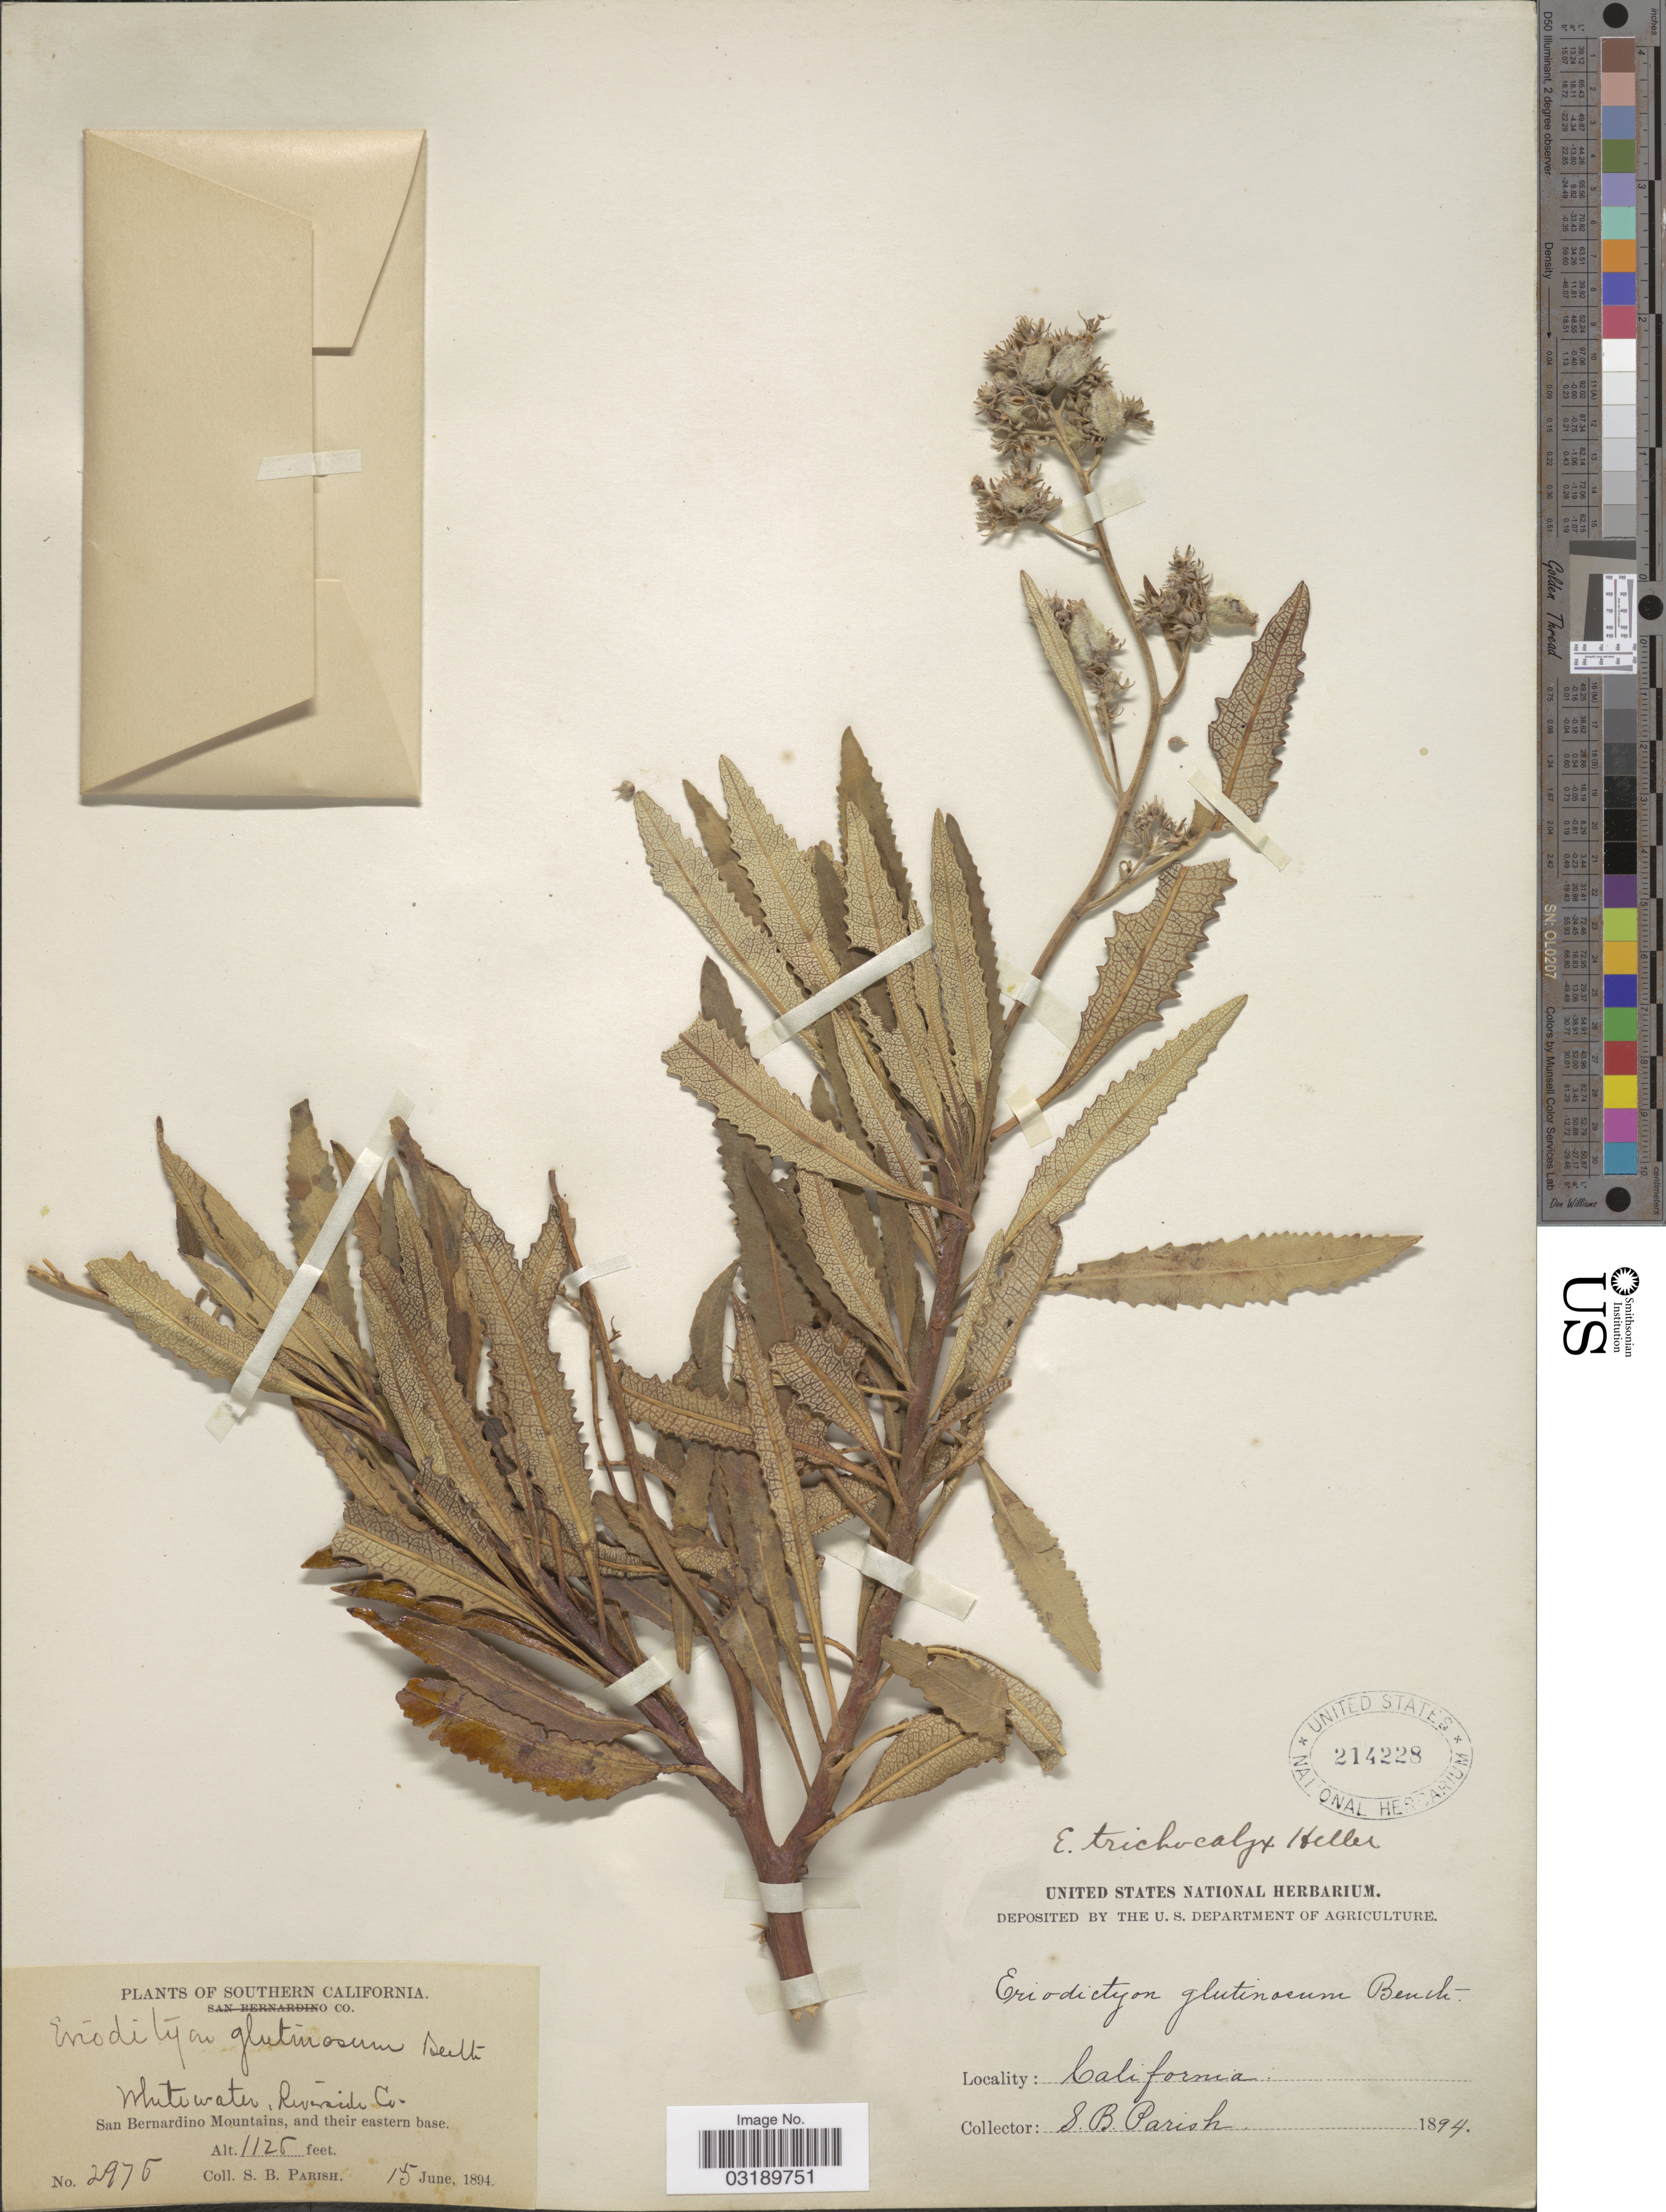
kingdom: Plantae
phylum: Tracheophyta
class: Magnoliopsida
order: Boraginales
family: Namaceae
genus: Eriodictyon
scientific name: Eriodictyon trichocalyx var. trichocalyx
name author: A. Heller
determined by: Rogers, Z. S.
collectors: S. B. Parish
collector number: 2976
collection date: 1894-06-15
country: United States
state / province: California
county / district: San Bernardino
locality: Southern California. Whitewater, Riverside Co. San Bernardino Mountains, and their eastern base.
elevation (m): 343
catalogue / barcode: US 214228